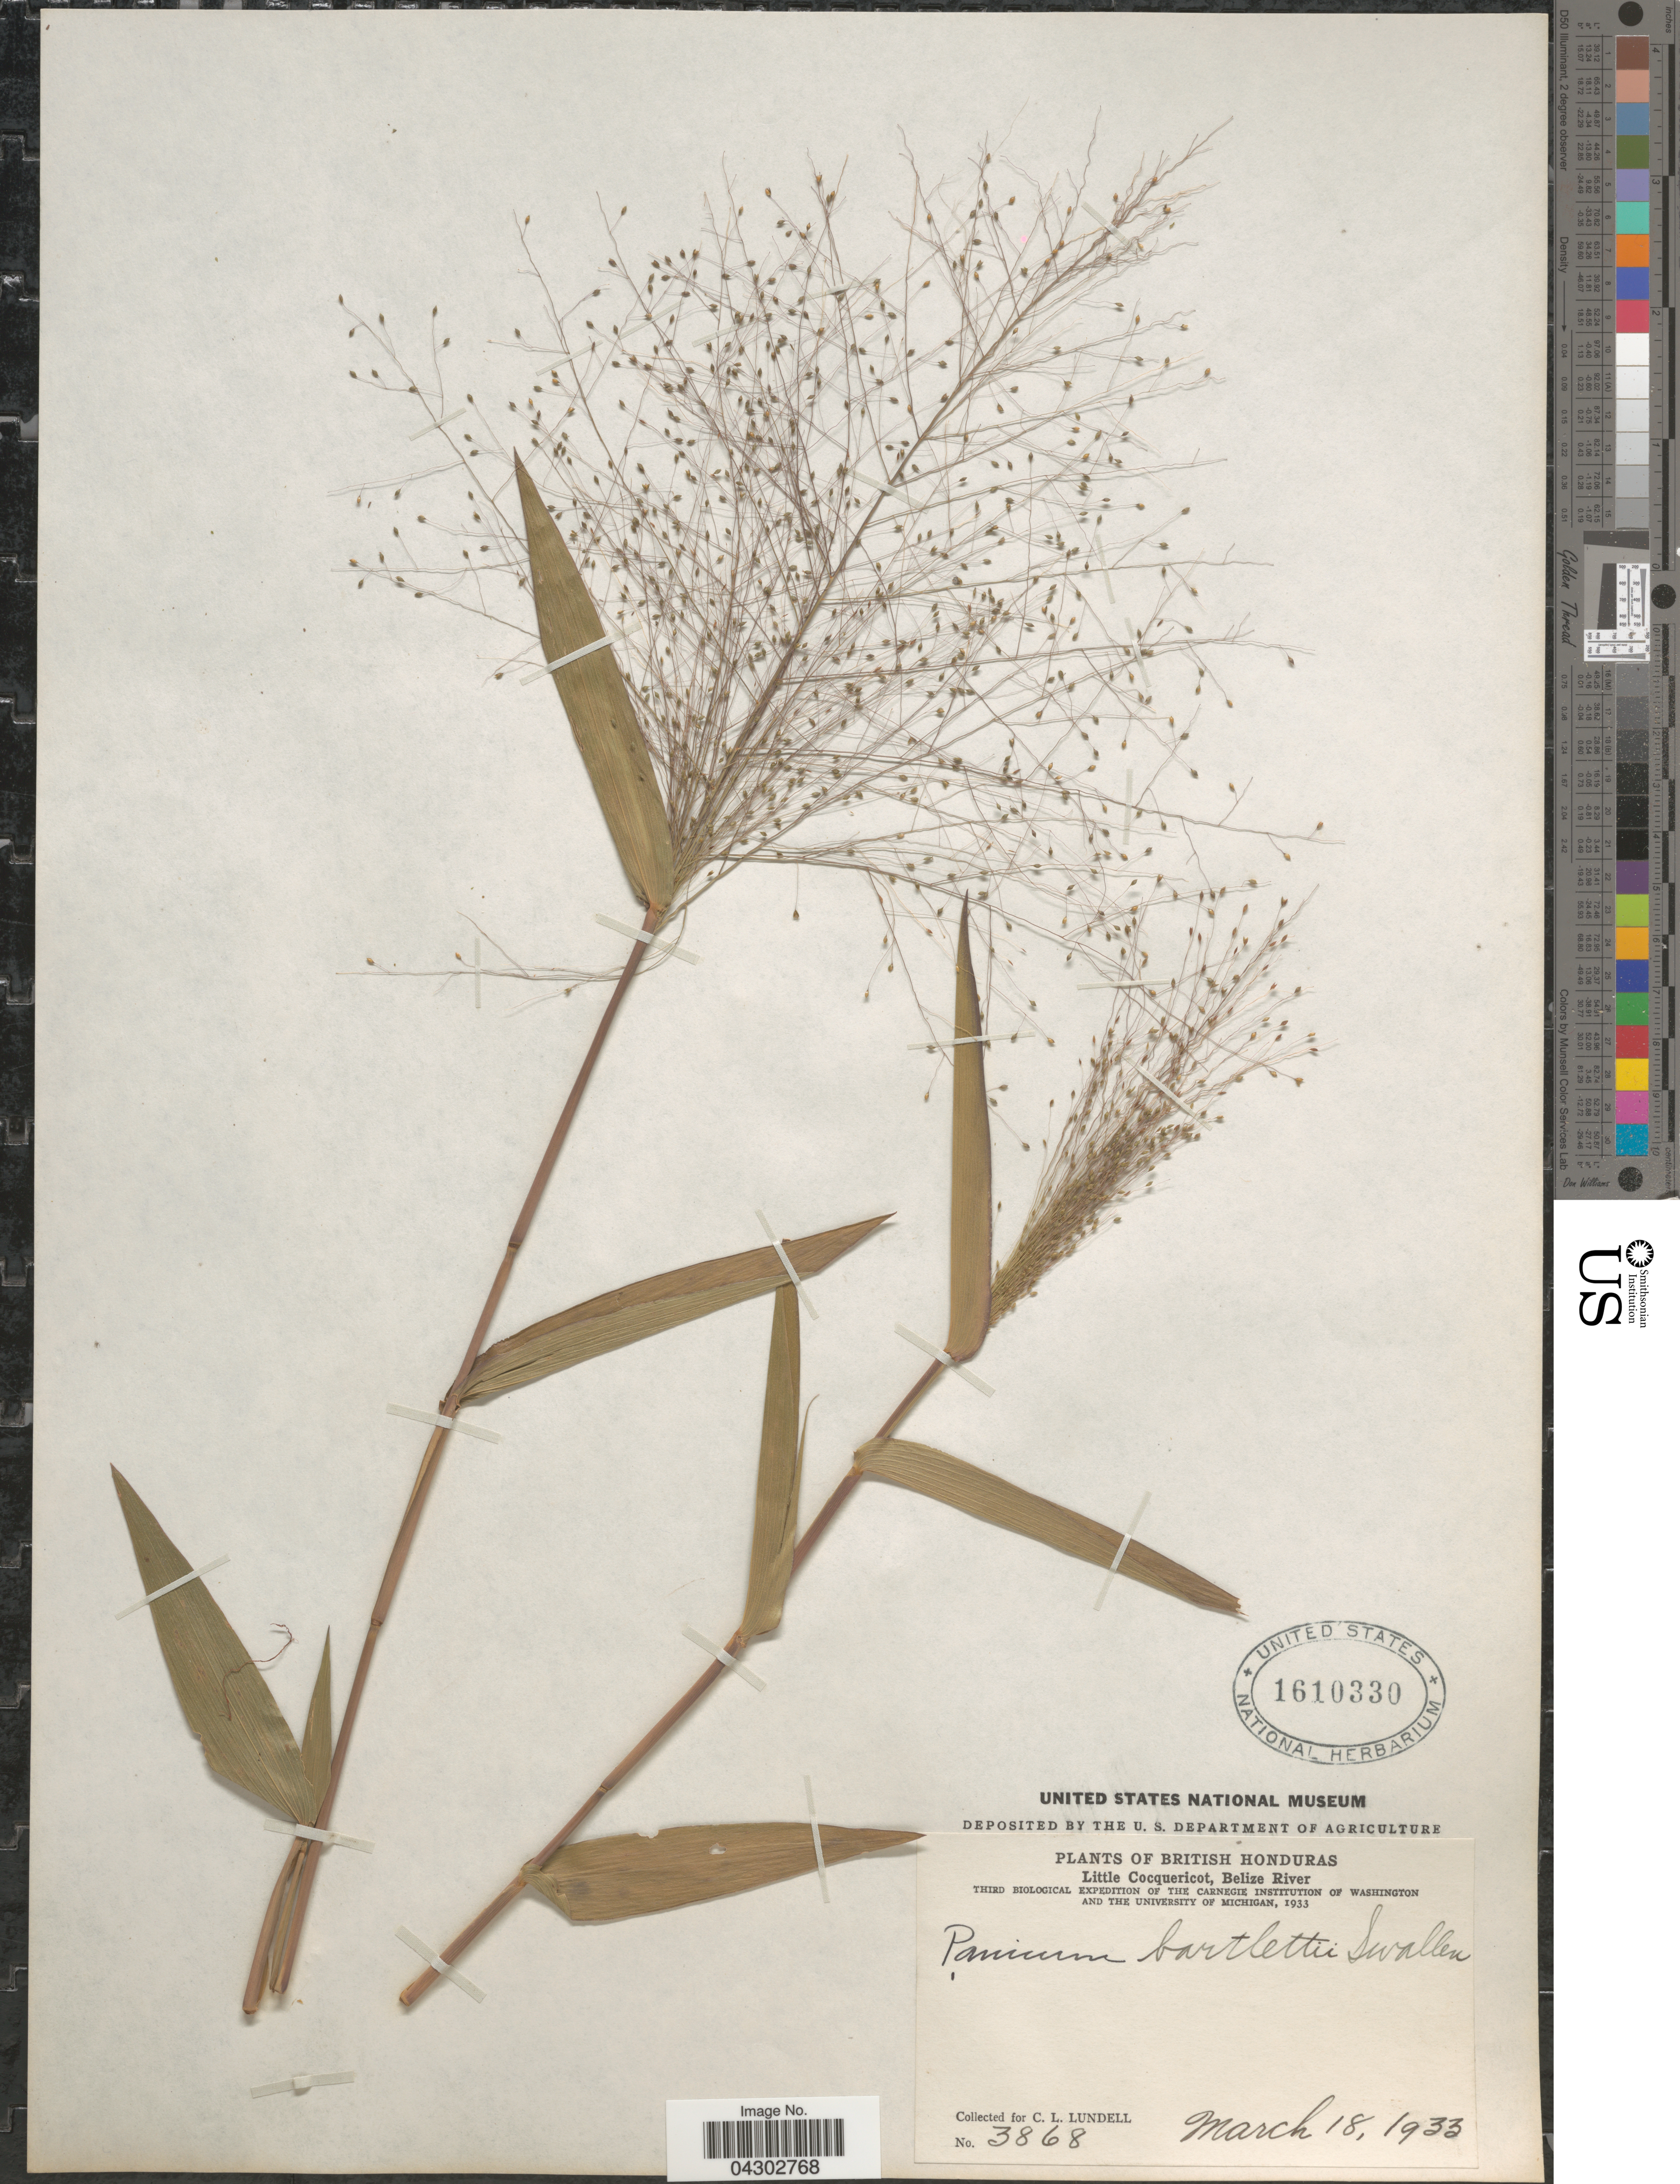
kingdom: Plantae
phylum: Tracheophyta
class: Liliopsida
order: Poales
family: Poaceae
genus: Panicum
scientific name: Panicum bartlettii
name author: Swallen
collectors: C. L. Lundell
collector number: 3868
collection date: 1933-03-18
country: Belize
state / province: Belize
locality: British Honduras. Little Cocquericot, Belize River. Third Biological Expedition of the Carnegie Institution of Washington and the University of Michigan, 1933.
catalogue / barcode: US 1610330